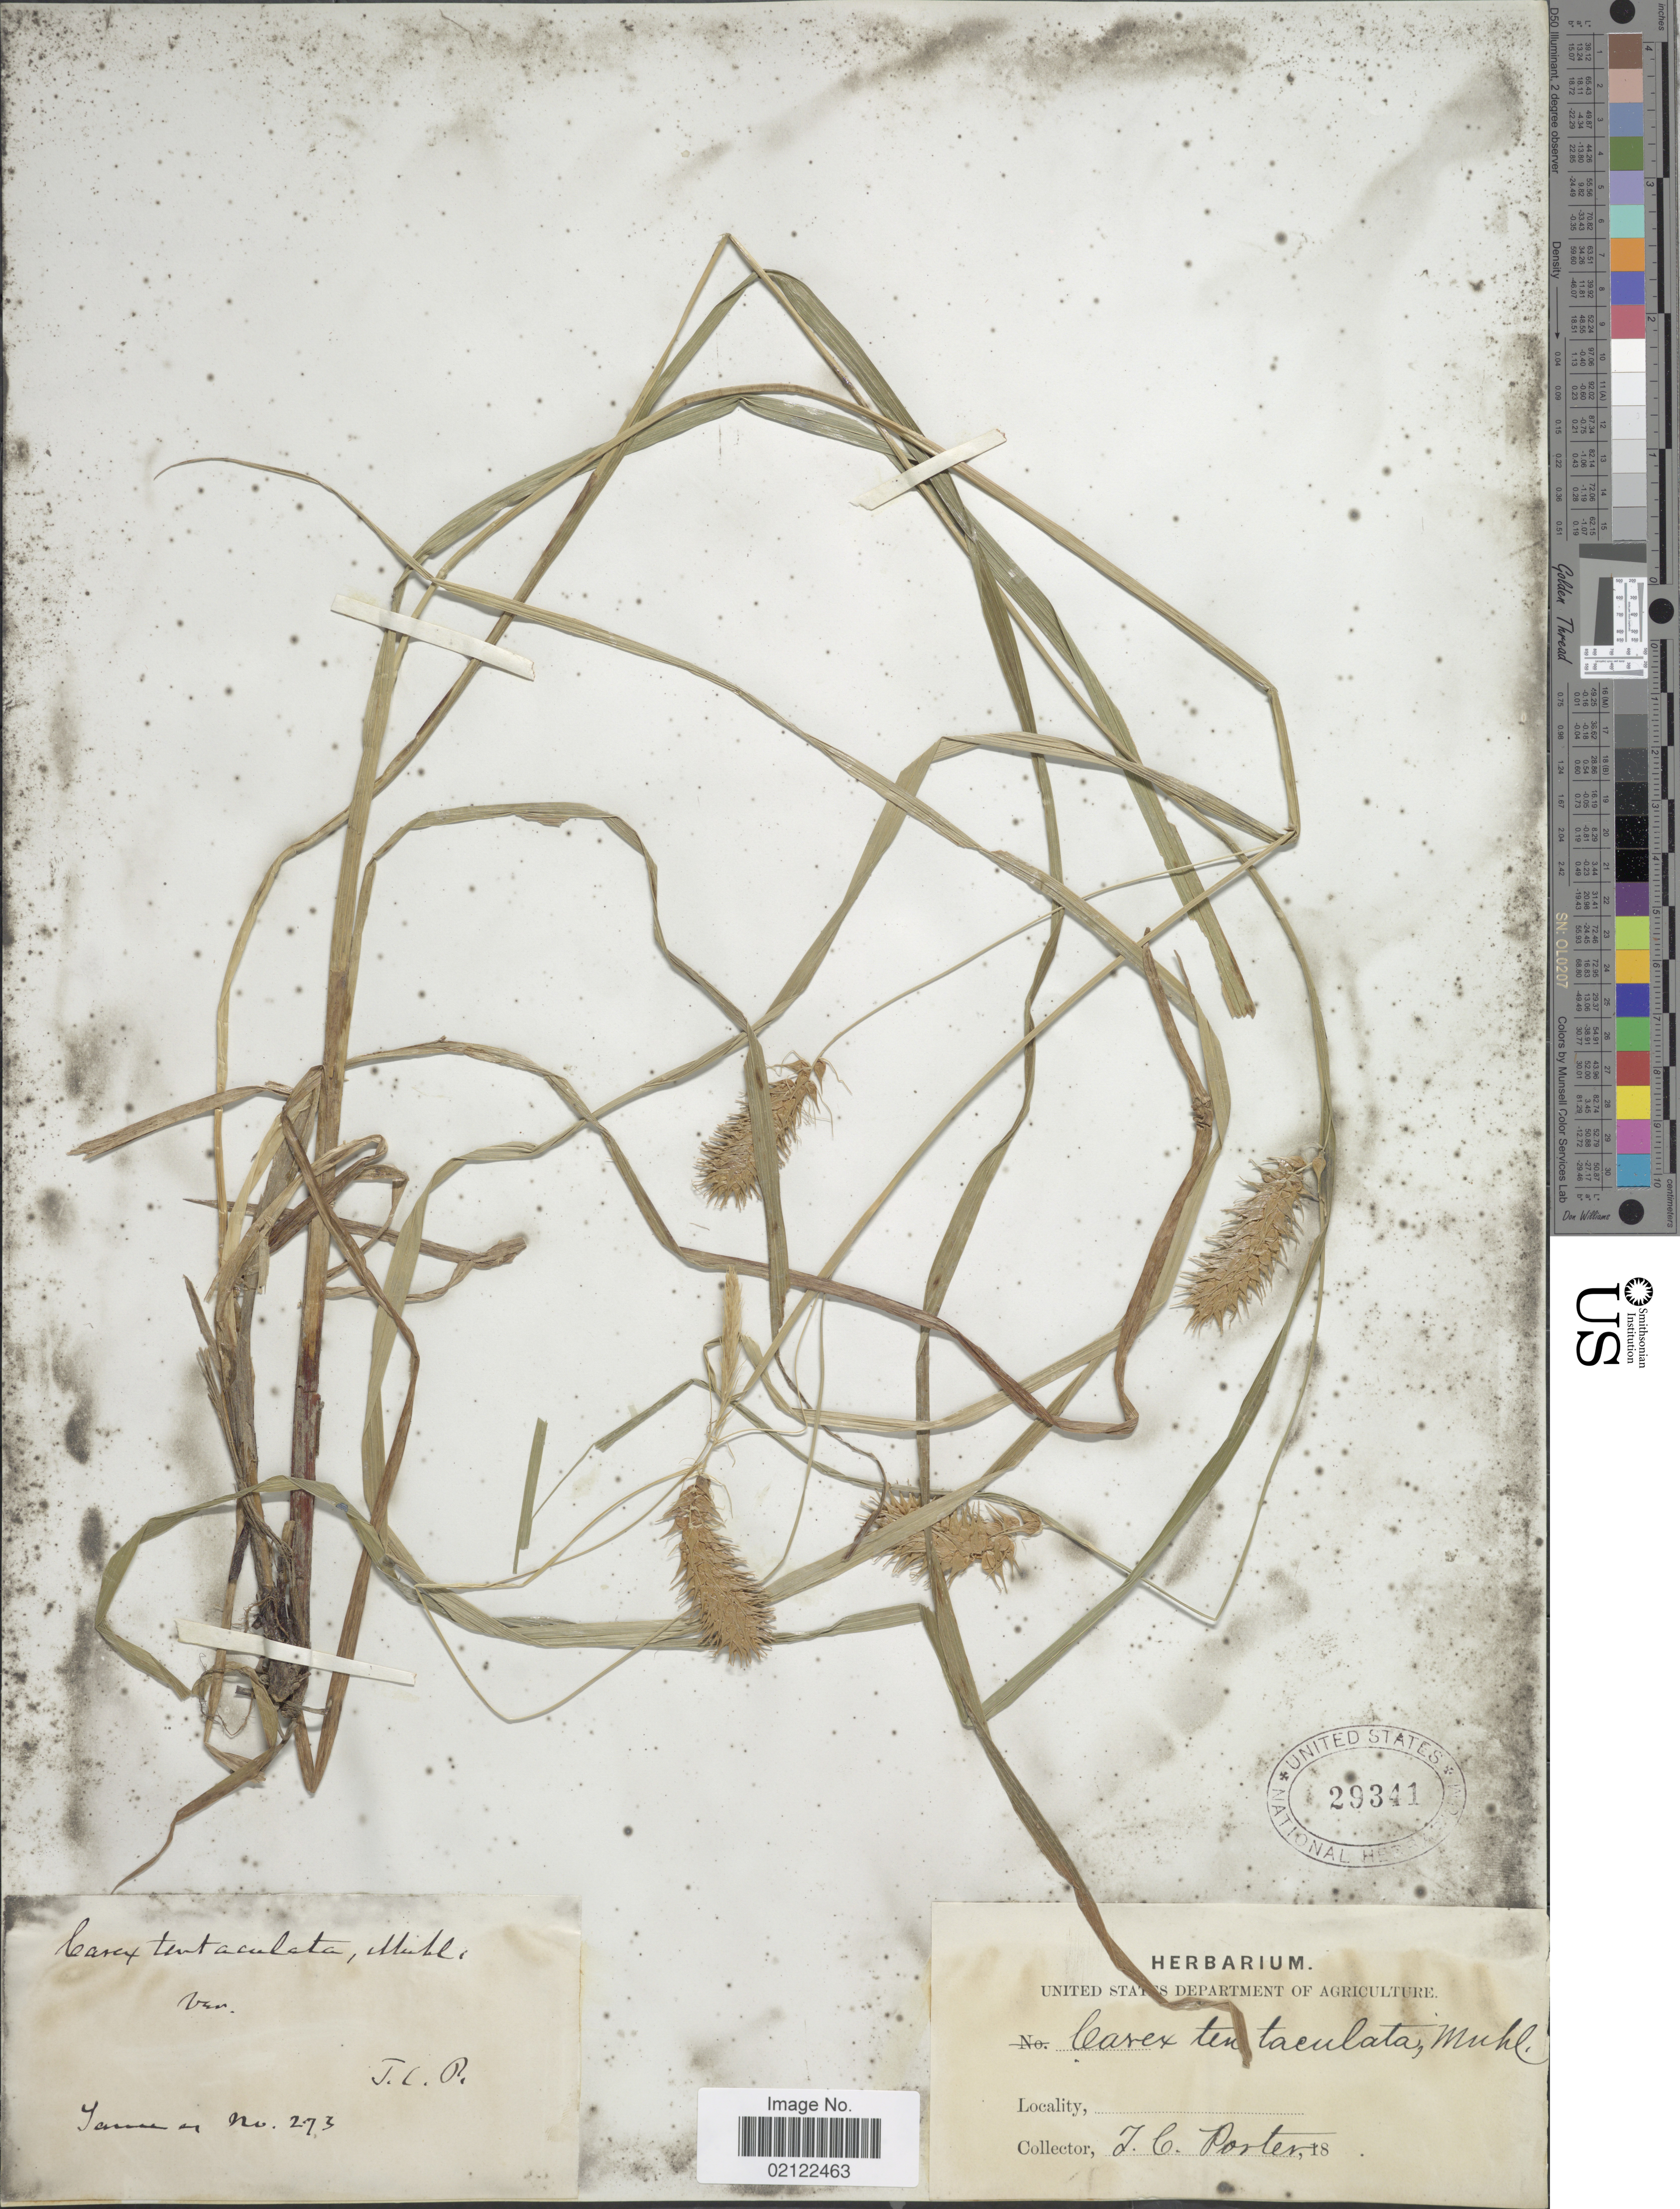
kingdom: Plantae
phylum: Tracheophyta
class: Liliopsida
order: Poales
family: Cyperaceae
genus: Carex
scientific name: Carex lurida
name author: Wahlenb.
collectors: T. Porter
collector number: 273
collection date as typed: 18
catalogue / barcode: US 29341